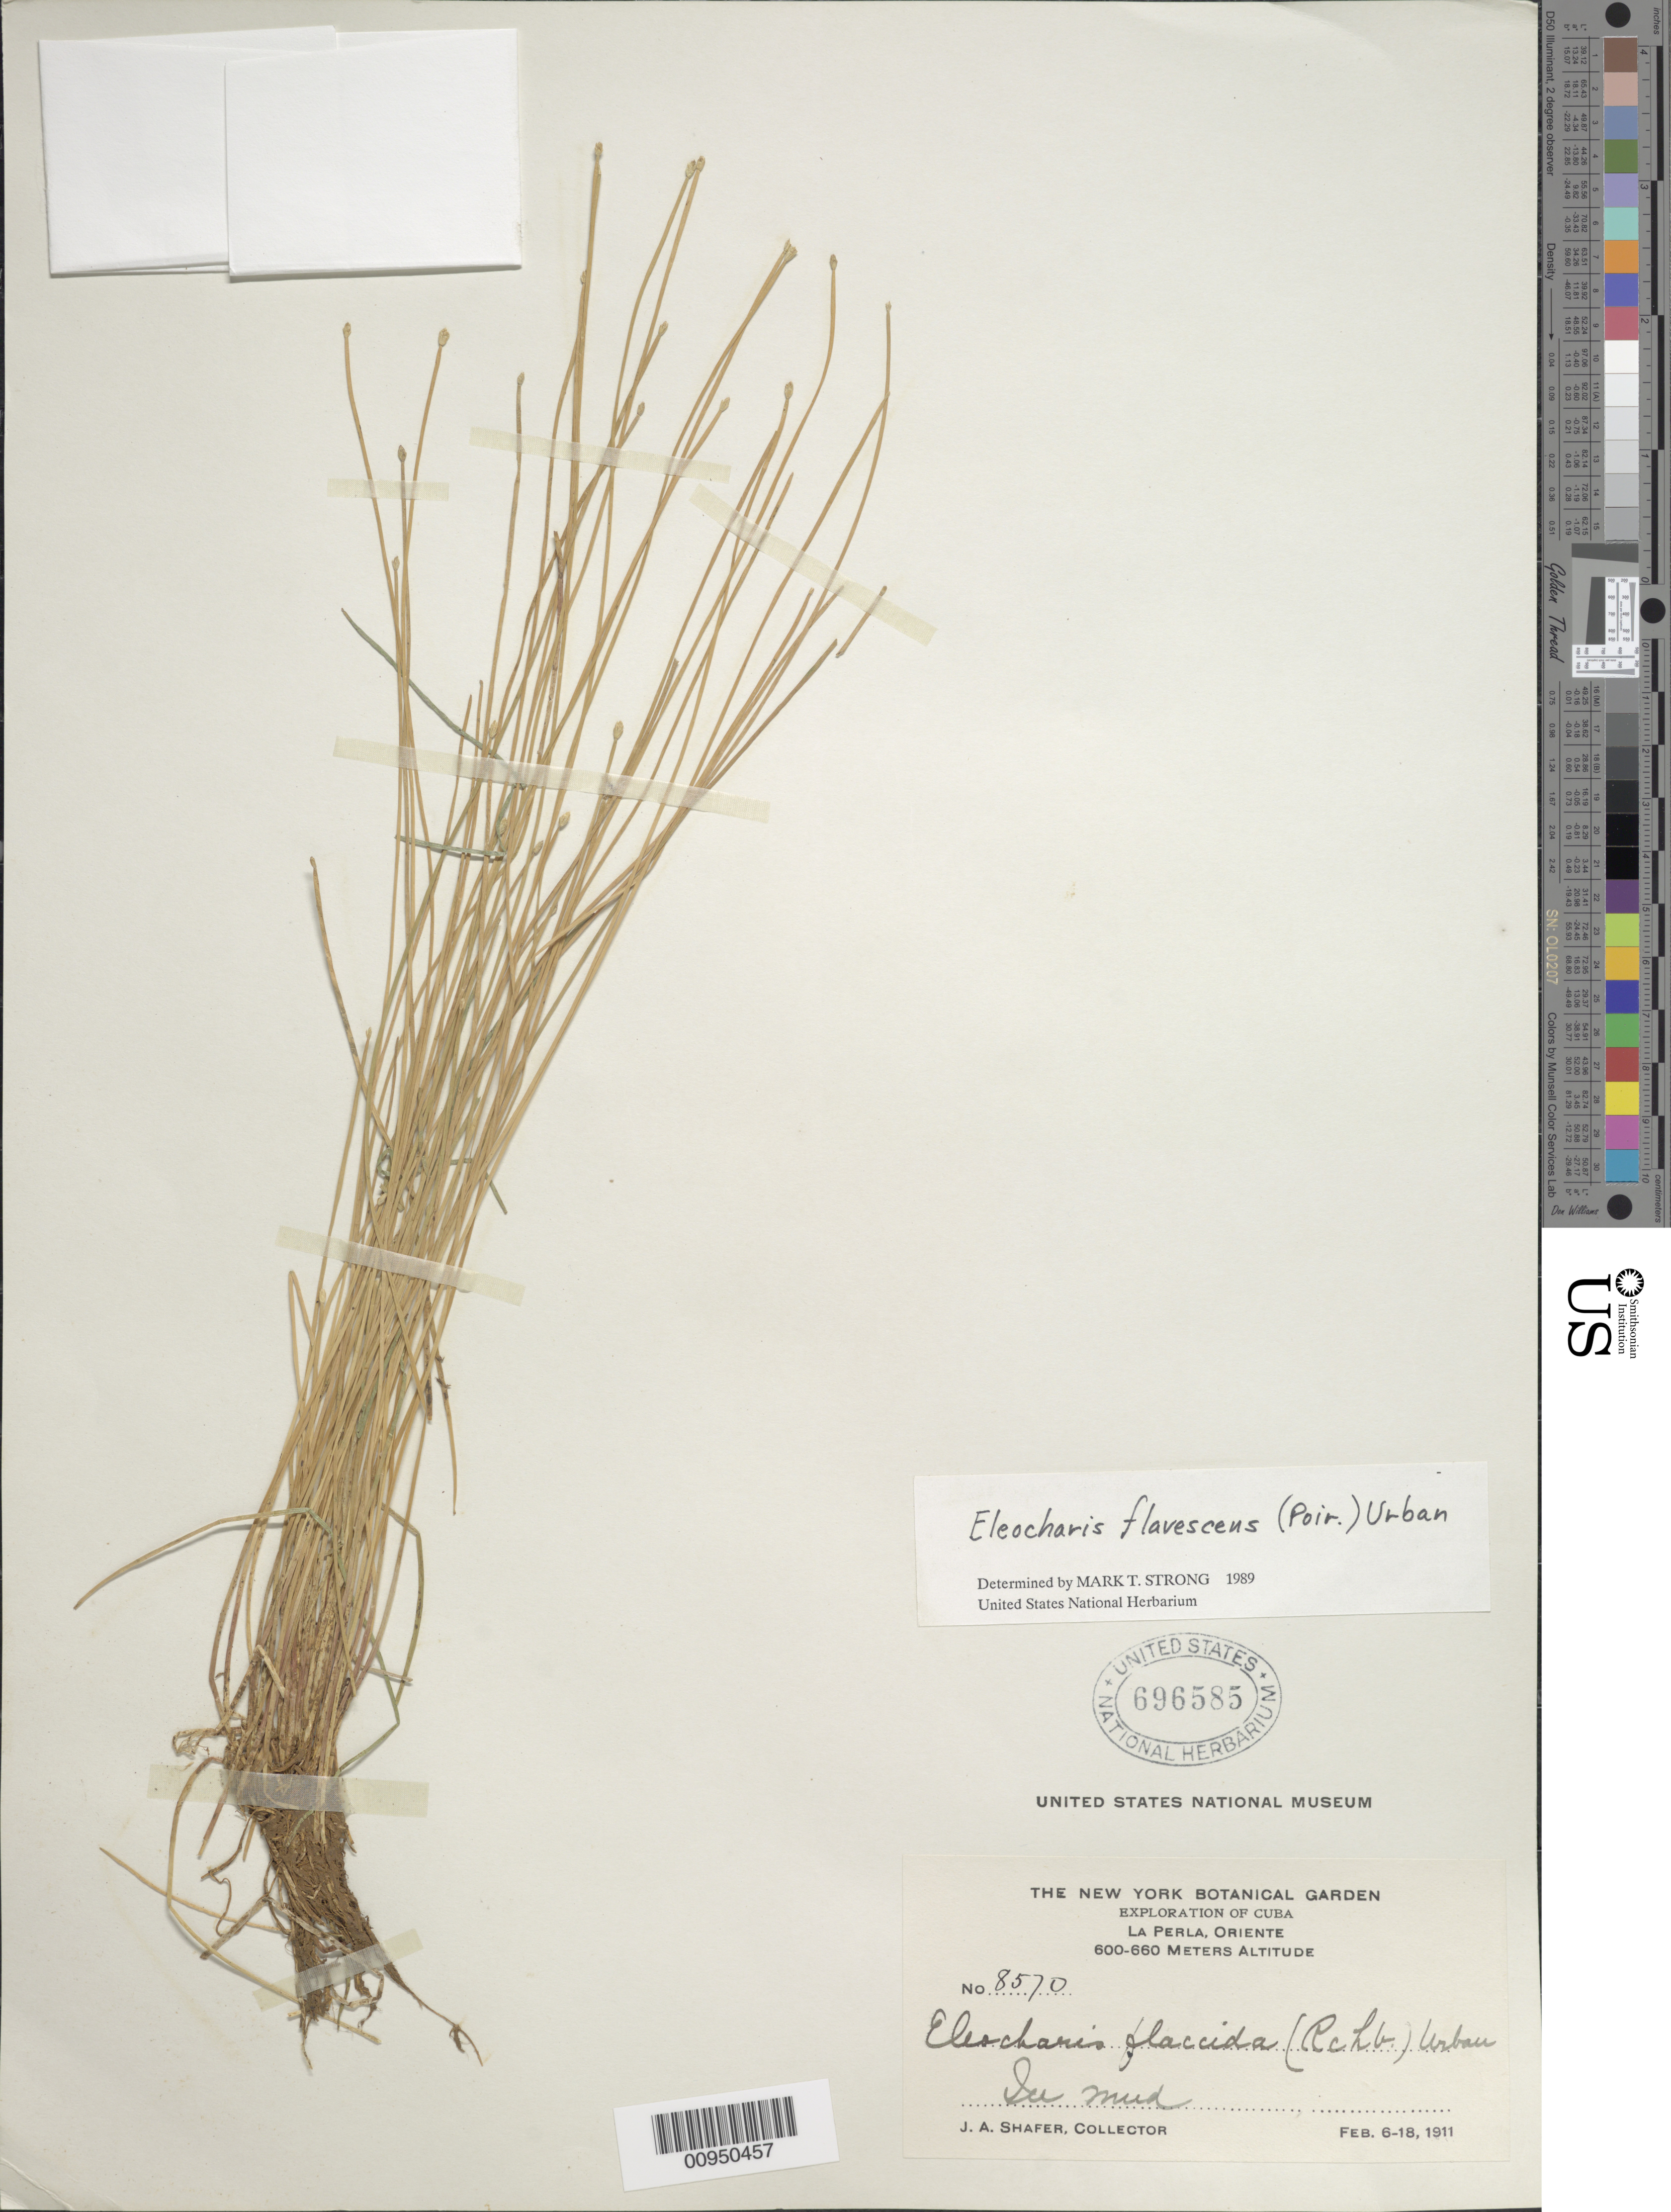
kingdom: Plantae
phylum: Tracheophyta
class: Liliopsida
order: Poales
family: Cyperaceae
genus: Eleocharis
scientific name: Eleocharis flavescens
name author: (Poir.) Urb.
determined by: Strong, M. T., (US), Smithsonian Institution - National Museum of Natural History (UNITED STATES)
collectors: J. A. Shafer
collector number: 8570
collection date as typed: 06 Feb 1911 to 18 Feb 1911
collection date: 1911-02-06/1911-02-18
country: Cuba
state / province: Oriente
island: Cuba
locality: La Perla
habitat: In mud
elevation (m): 600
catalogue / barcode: US 696585